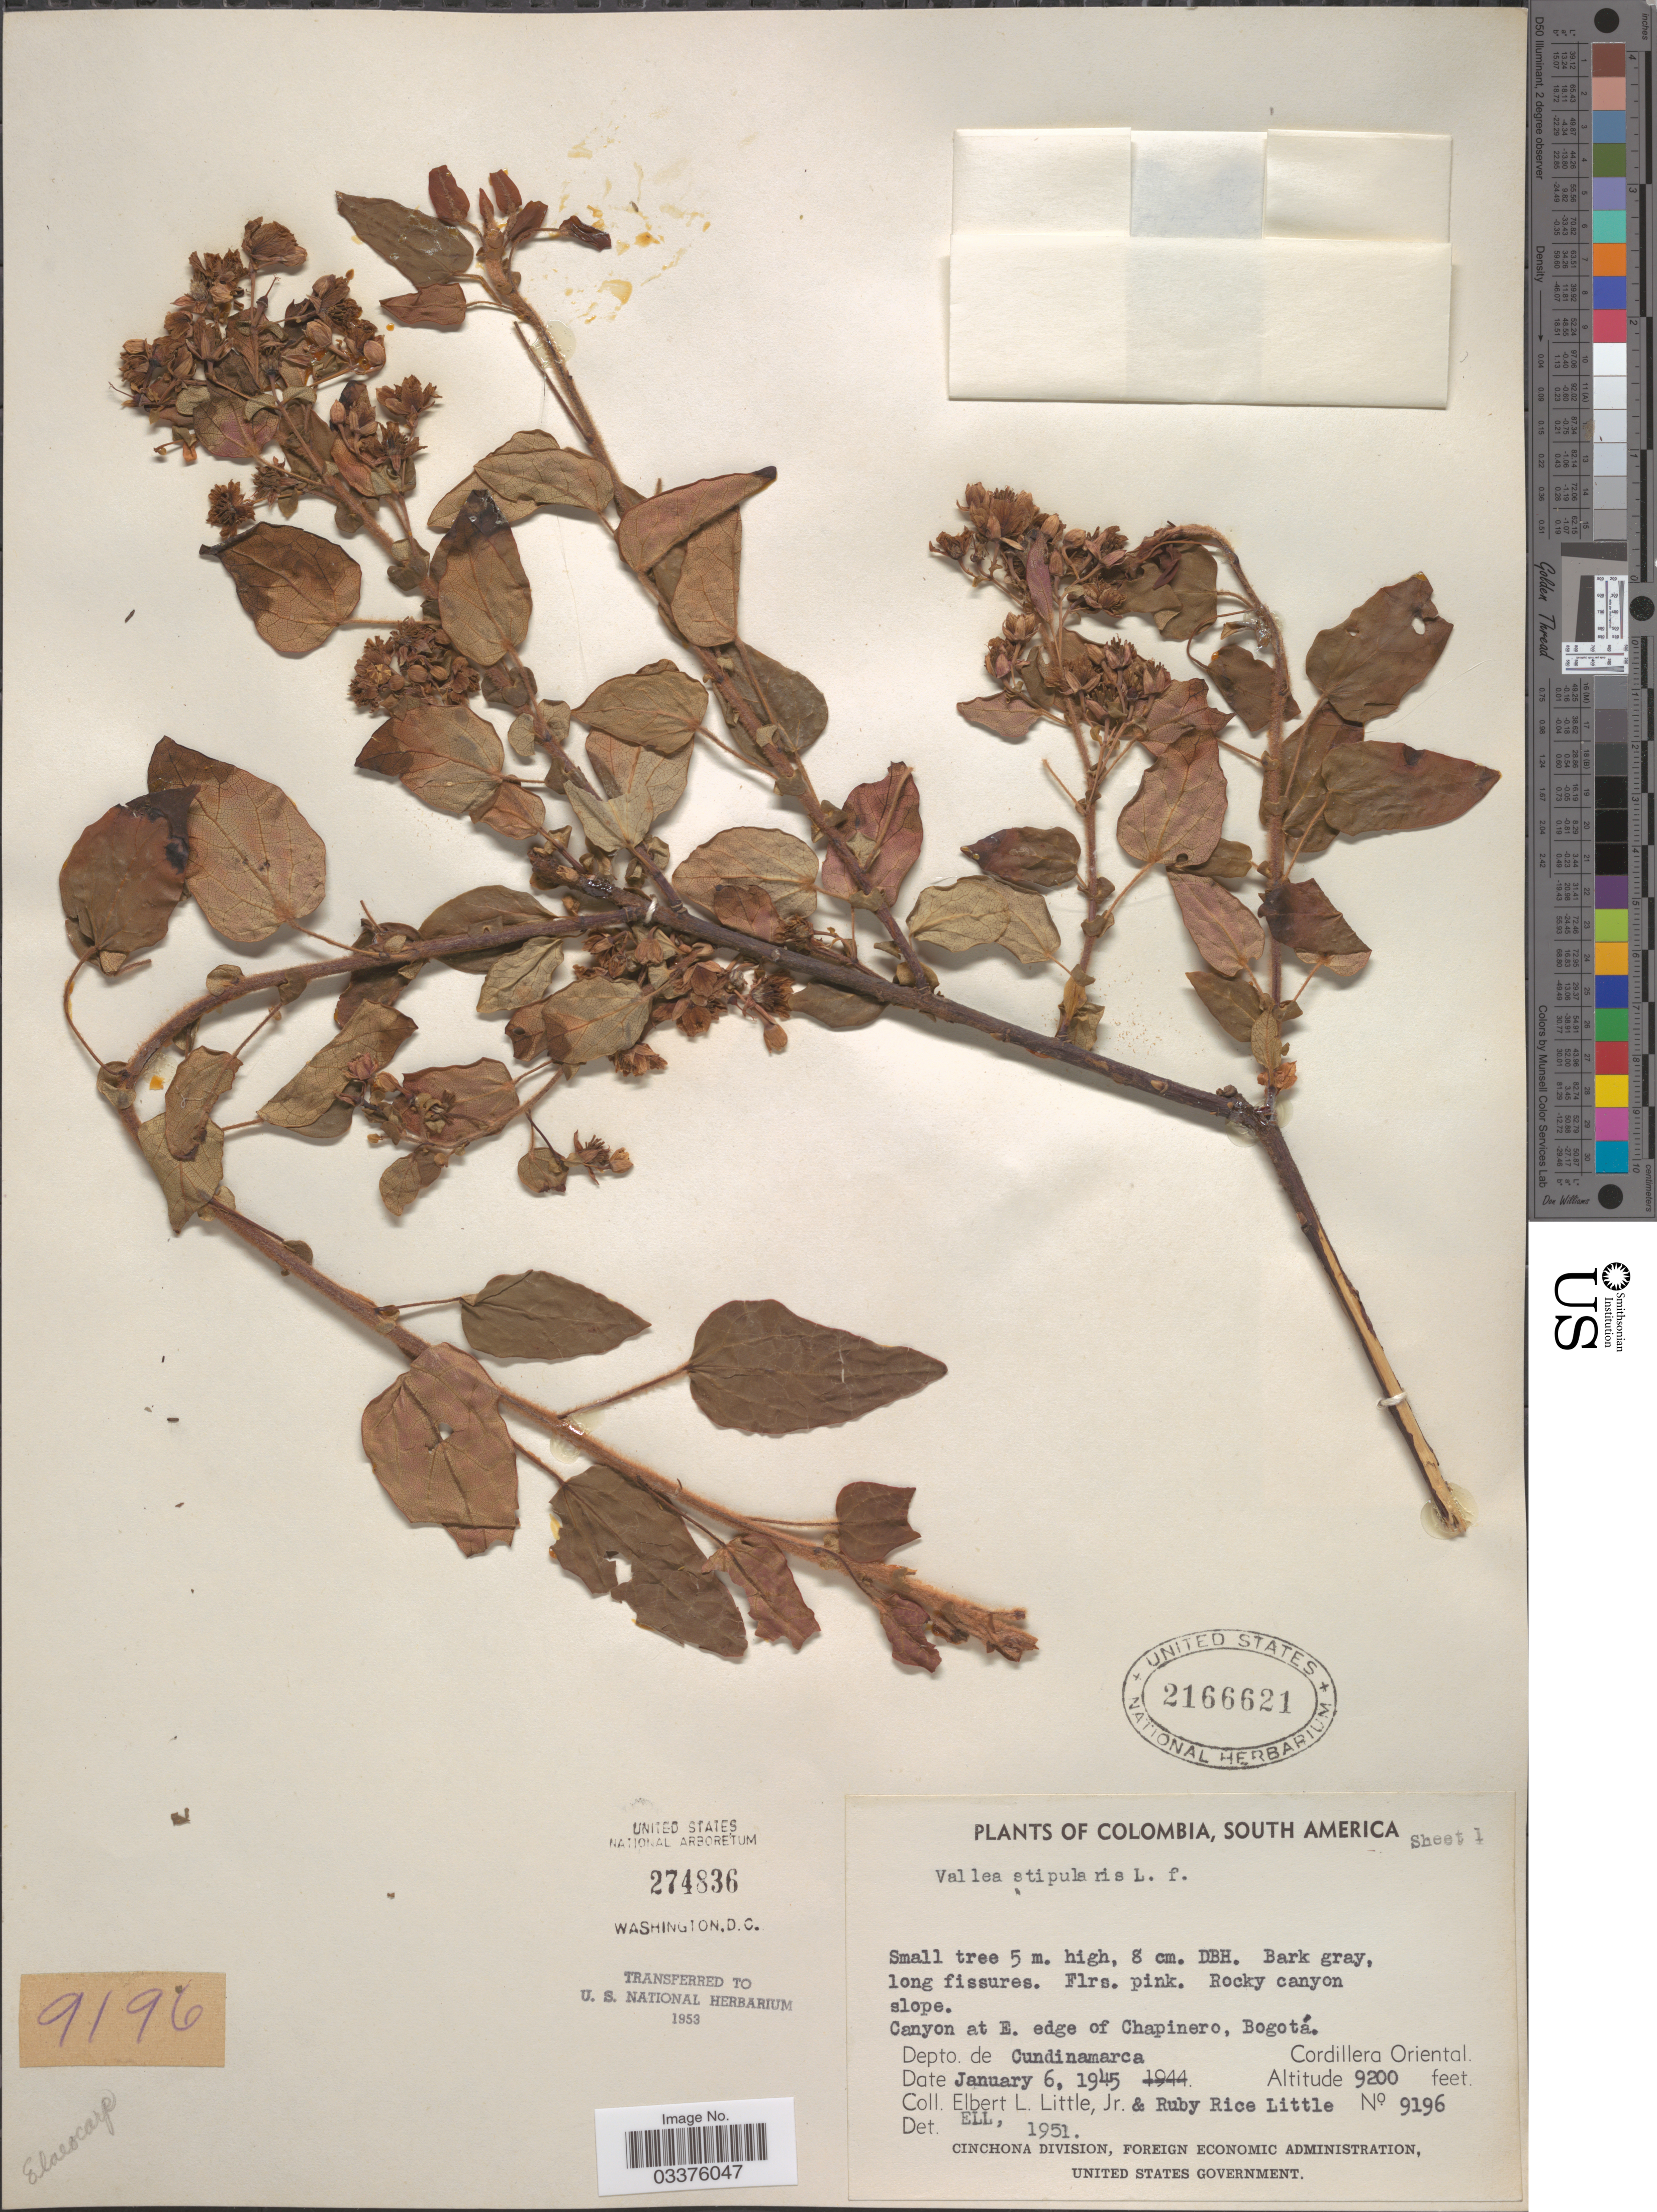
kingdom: Plantae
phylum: Tracheophyta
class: Magnoliopsida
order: Oxalidales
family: Elaeocarpaceae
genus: Vallea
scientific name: Vallea stipularis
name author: L. f.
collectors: E. L. Little & R. R. Little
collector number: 9196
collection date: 1945-01-06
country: Colombia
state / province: Cundinamarca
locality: Canyon at E. edge of Chapinero, Bogotá. Depto. de Cundinamarca. Cordillera Oriental.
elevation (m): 2804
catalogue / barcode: US 2166621